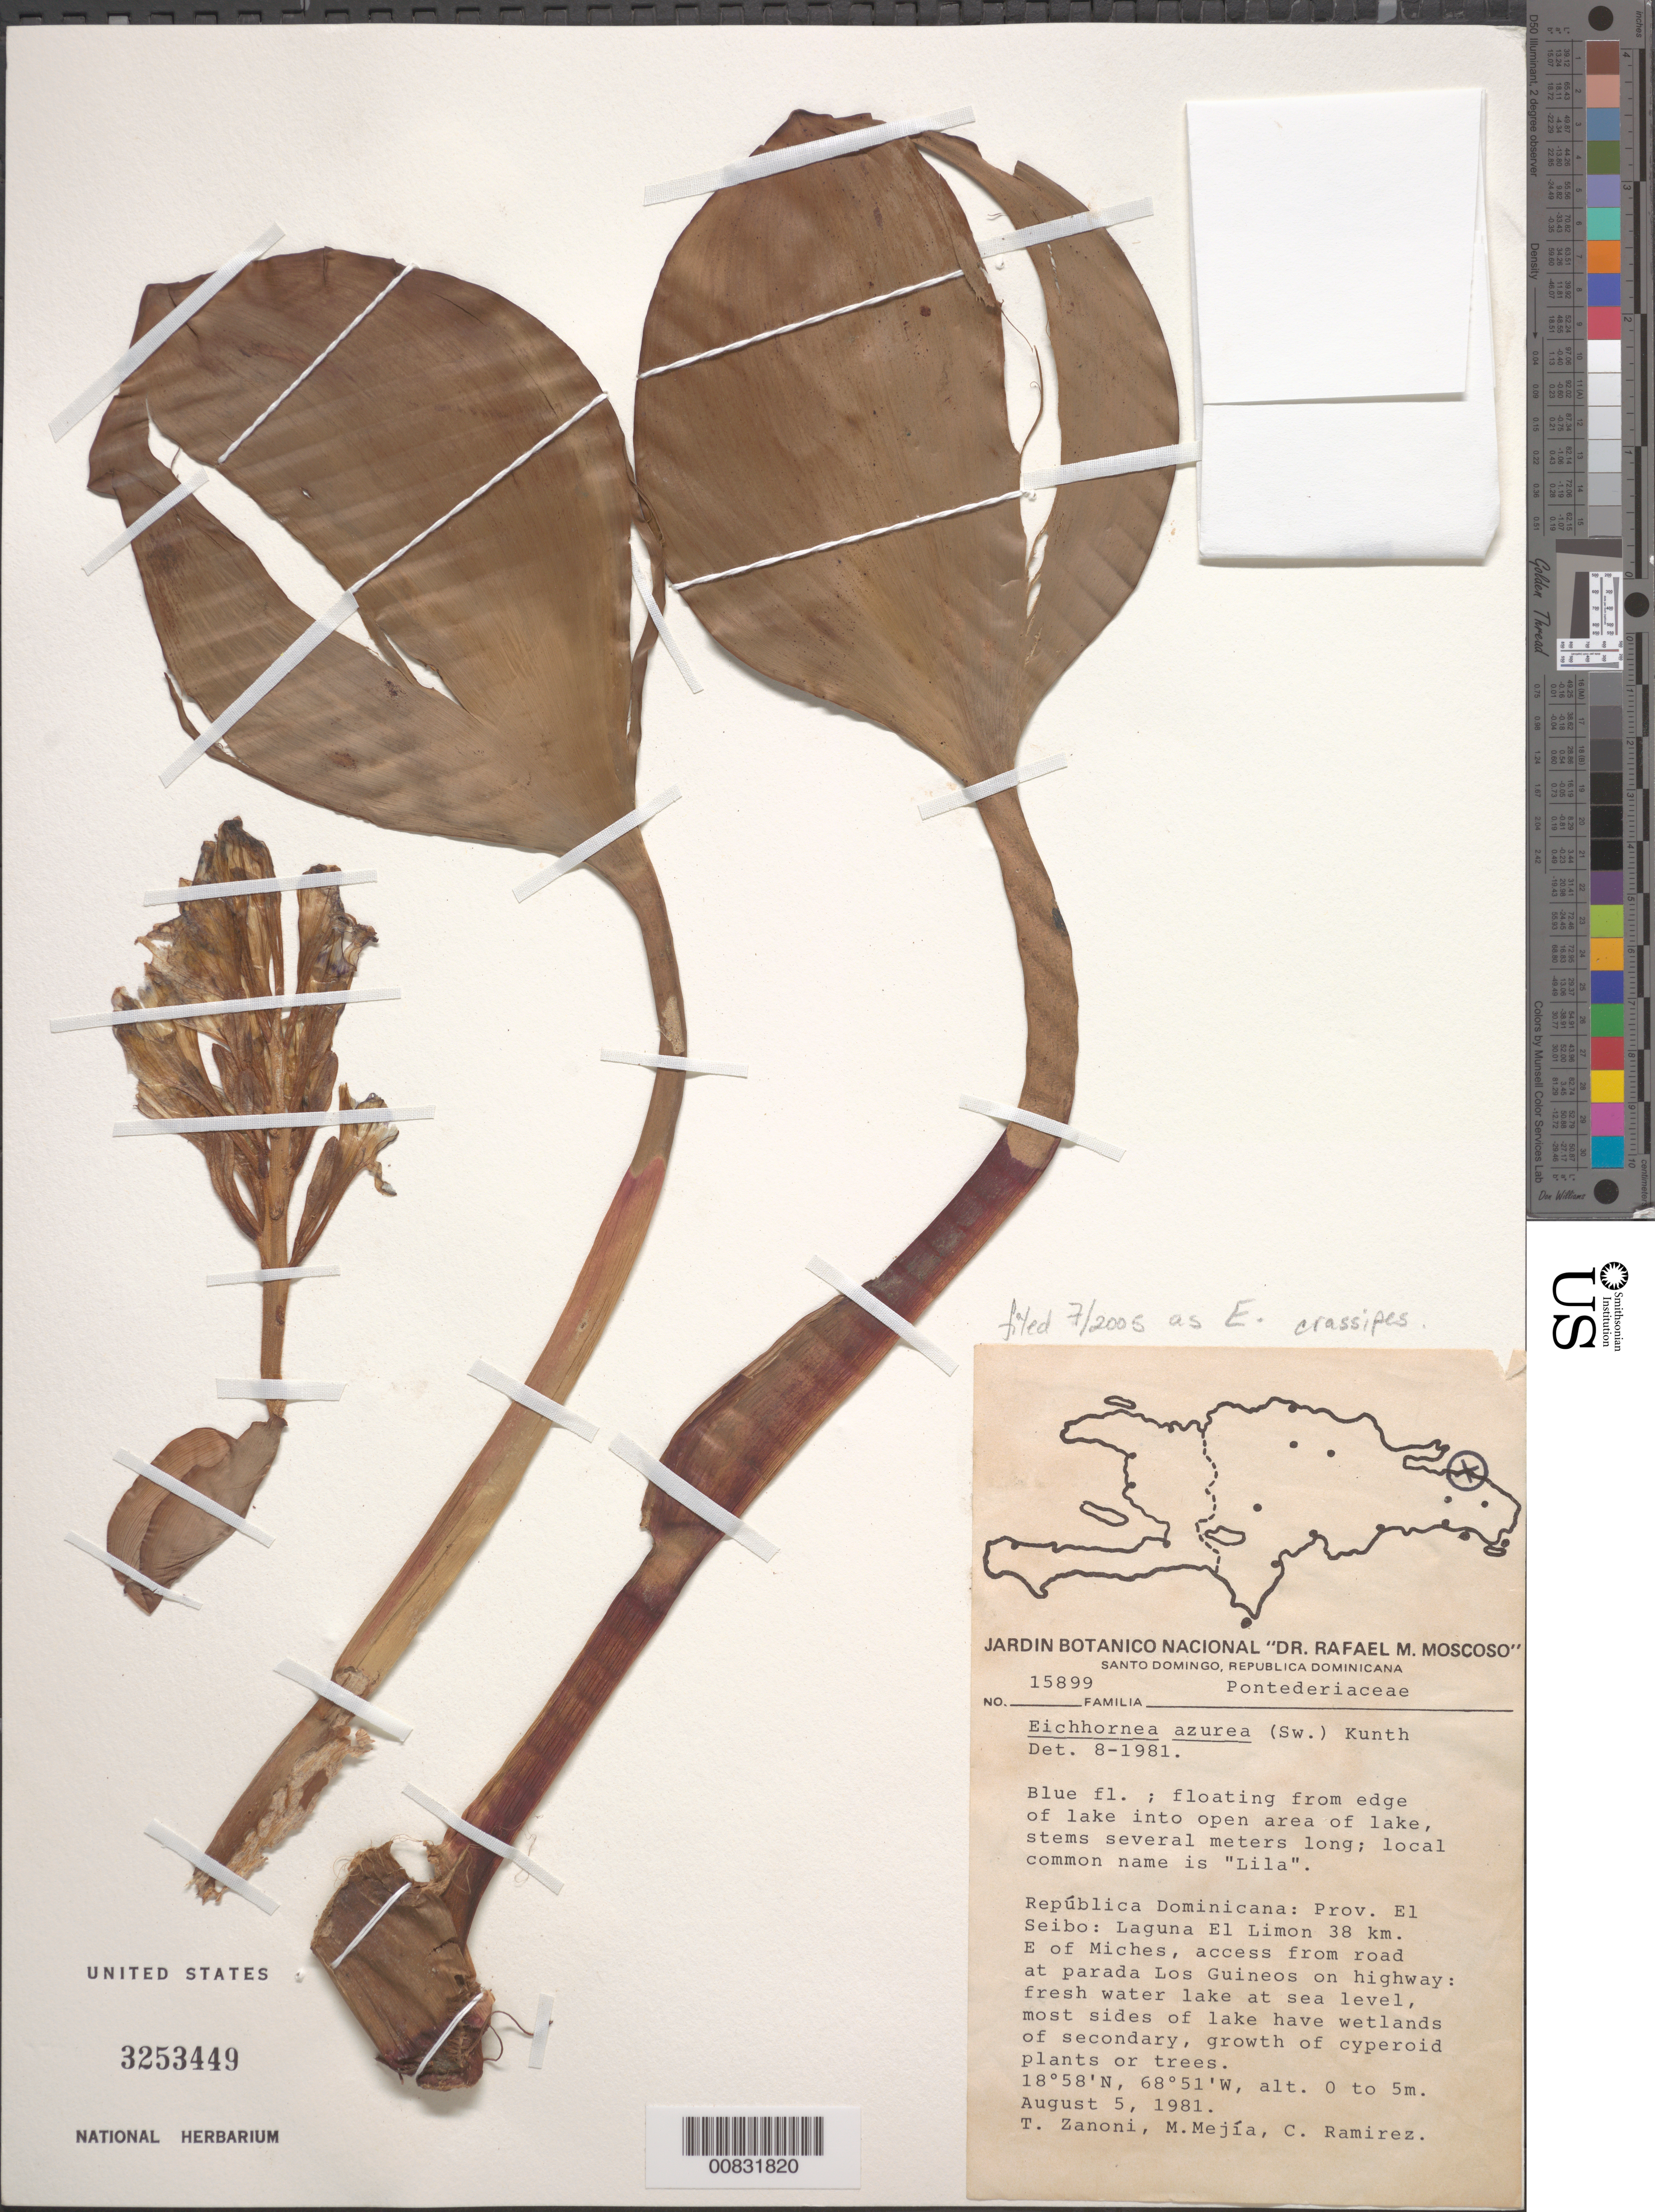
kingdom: Plantae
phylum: Tracheophyta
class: Liliopsida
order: Commelinales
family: Pontederiaceae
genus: Eichhornia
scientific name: Eichhornia crassipes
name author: (Mart.) Solms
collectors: T. A. Zanoni, M. Mejia & C. Ramirez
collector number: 15899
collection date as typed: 05 Aug 1981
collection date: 1981-08-05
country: Dominican Republic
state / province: El Seibo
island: Hispaniola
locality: Laguna El Limón 38 km. E of Miches, access from road at parada Los Guineos on highway.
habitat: Floating from edge of lake into open area lake. Fresh water lake at sea level..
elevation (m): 0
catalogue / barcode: US 3253449